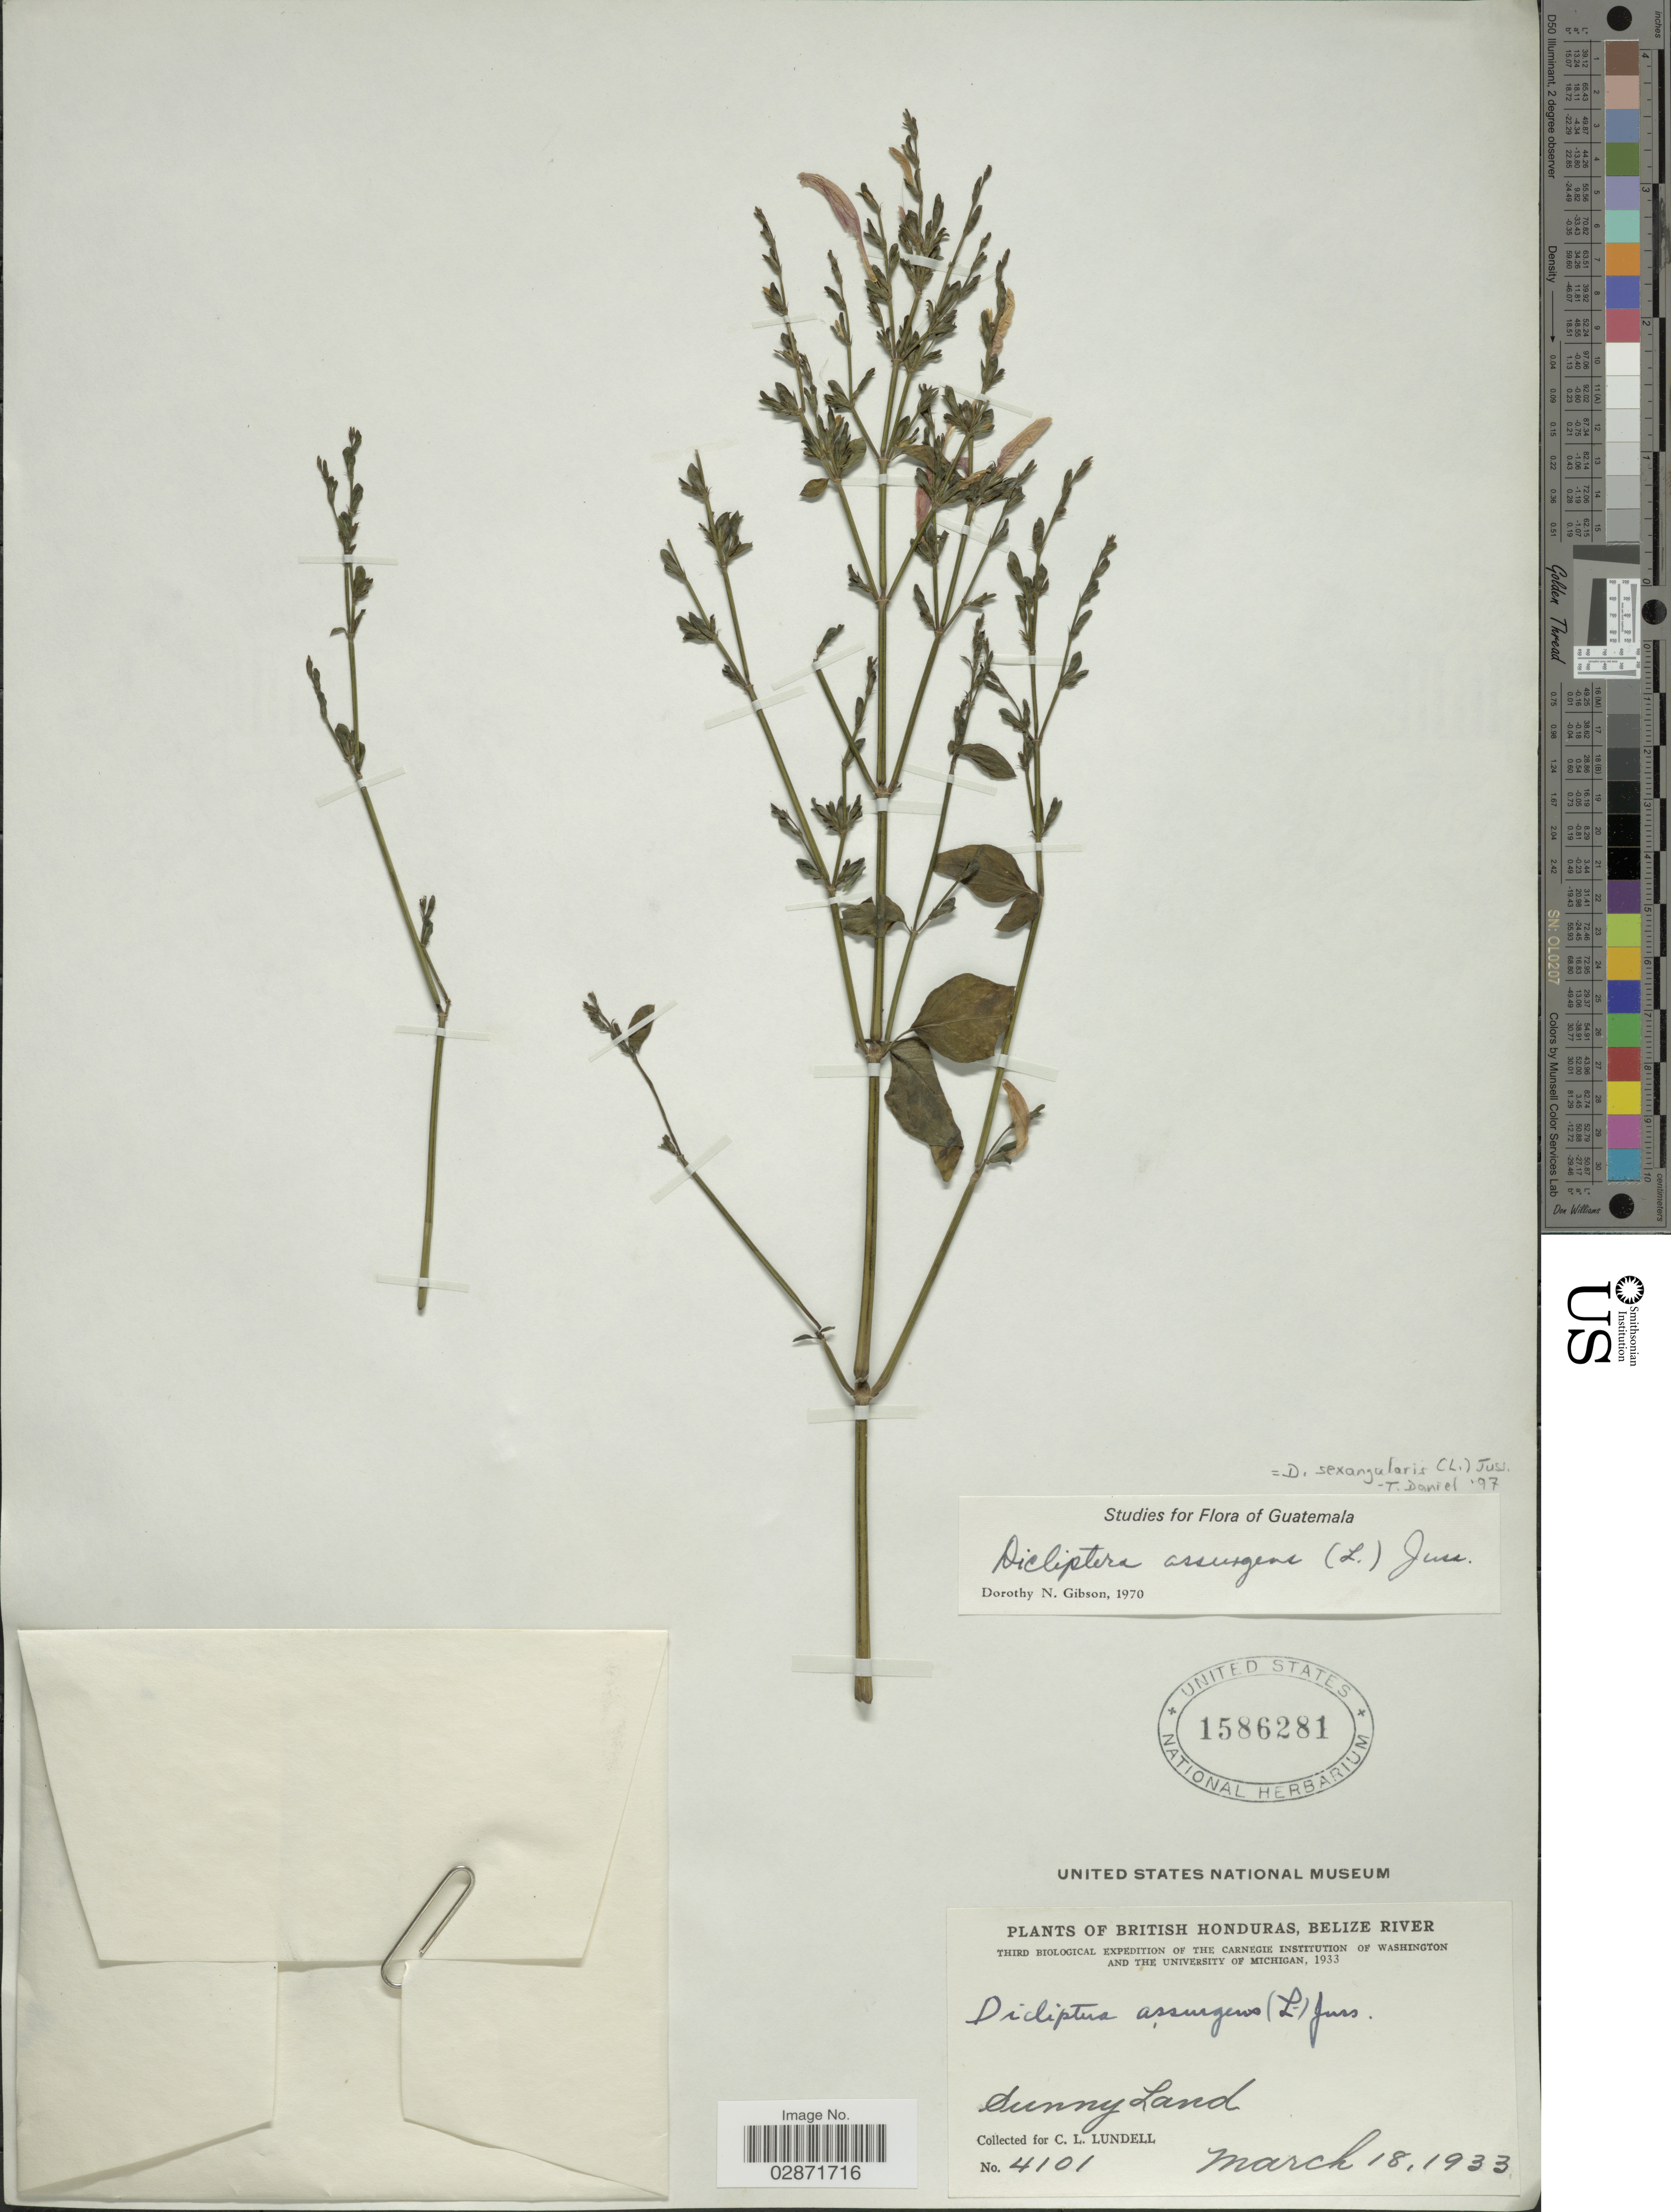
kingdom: Plantae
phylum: Tracheophyta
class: Magnoliopsida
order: Lamiales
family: Acanthaceae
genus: Dicliptera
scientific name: Dicliptera sexangularis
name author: (L.) Juss.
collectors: C. L. Lundell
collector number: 4101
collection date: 1933-03-18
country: Belize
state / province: Belize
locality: British Honduras, Belize River, Sunny Land.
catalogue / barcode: US 1586281